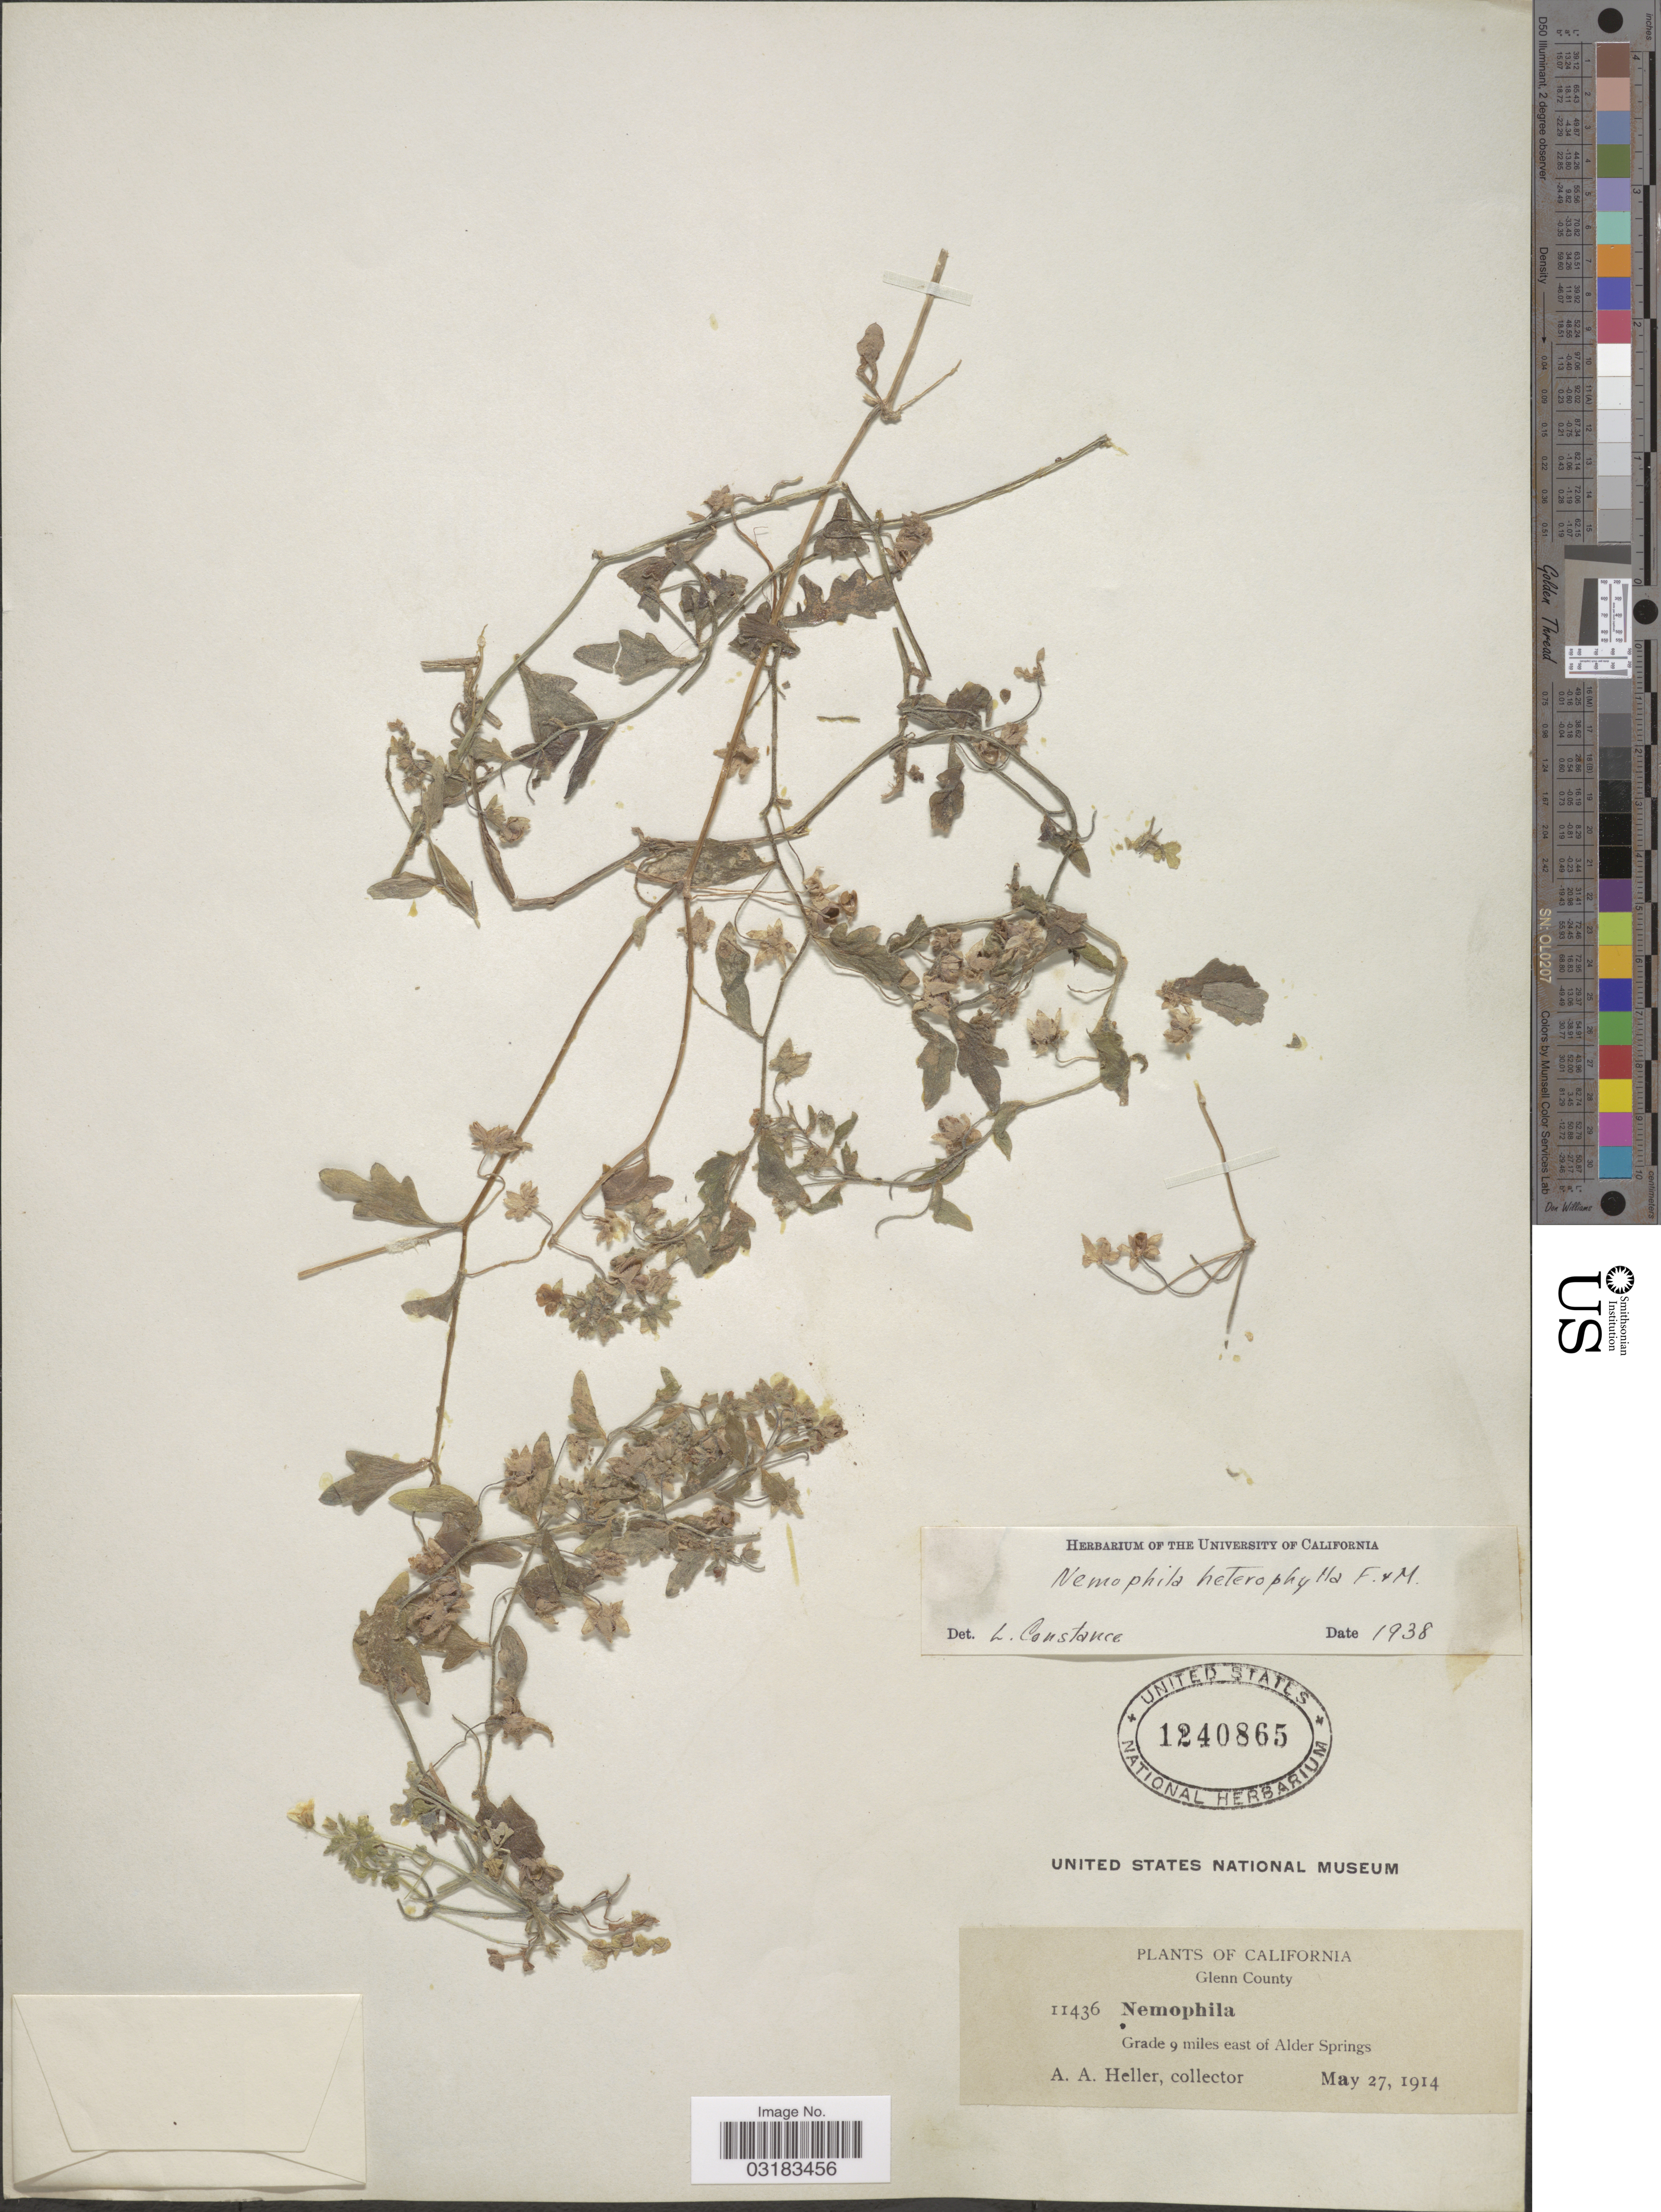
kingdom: Plantae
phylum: Tracheophyta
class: Magnoliopsida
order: Boraginales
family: Hydrophyllaceae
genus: Nemophila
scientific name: Nemophila heterophylla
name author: Fisch. & C.A. Mey.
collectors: A. A. Heller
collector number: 11436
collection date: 1914-05-27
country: United States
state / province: California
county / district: Glenn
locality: Glenn County. Grade 9 miles east of Alder Springs.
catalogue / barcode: US 1240865